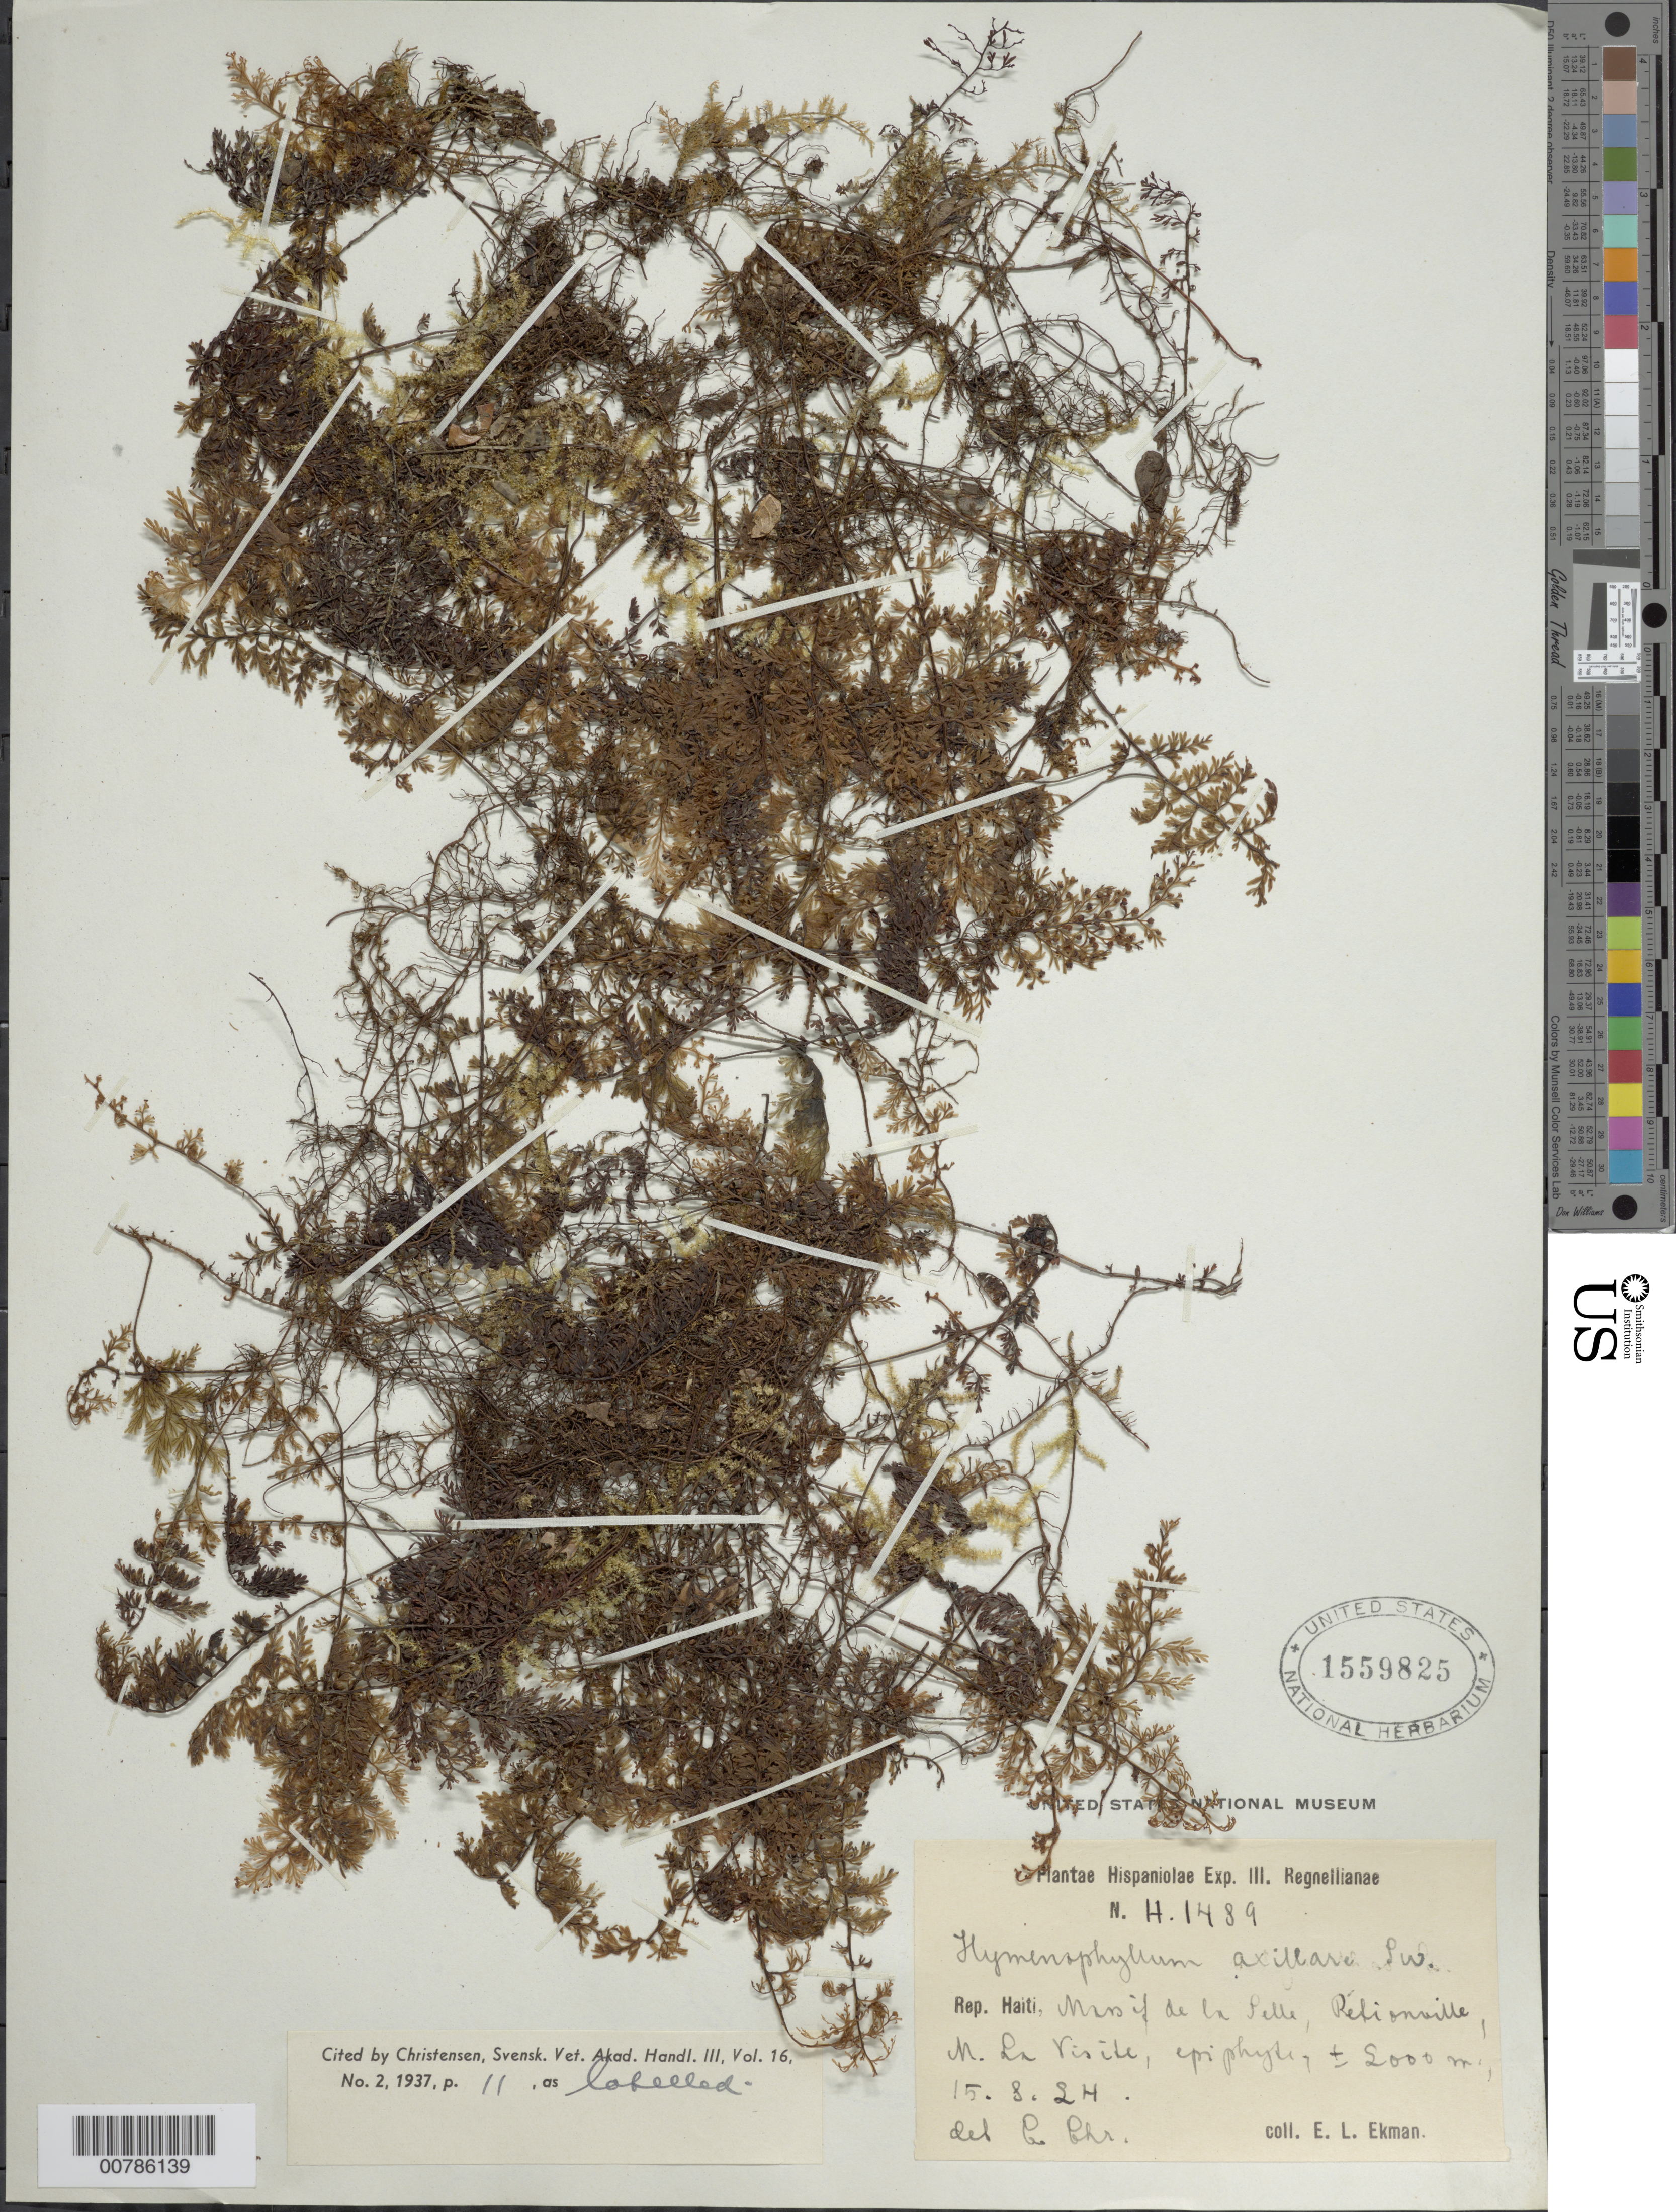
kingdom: Plantae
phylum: Tracheophyta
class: Polypodiopsida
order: Hymenophyllales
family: Hymenophyllaceae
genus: Hymenophyllum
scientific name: Hymenophyllum axillare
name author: Sw.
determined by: Christensen, C. F. A.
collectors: E. L. Ekman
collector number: H 1489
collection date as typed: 15 Aug 1924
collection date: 1924-08-15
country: Haiti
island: Hispaniola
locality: Massif de la Selle, Pétionville, M. La Visite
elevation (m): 2000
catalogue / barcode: US 1559825